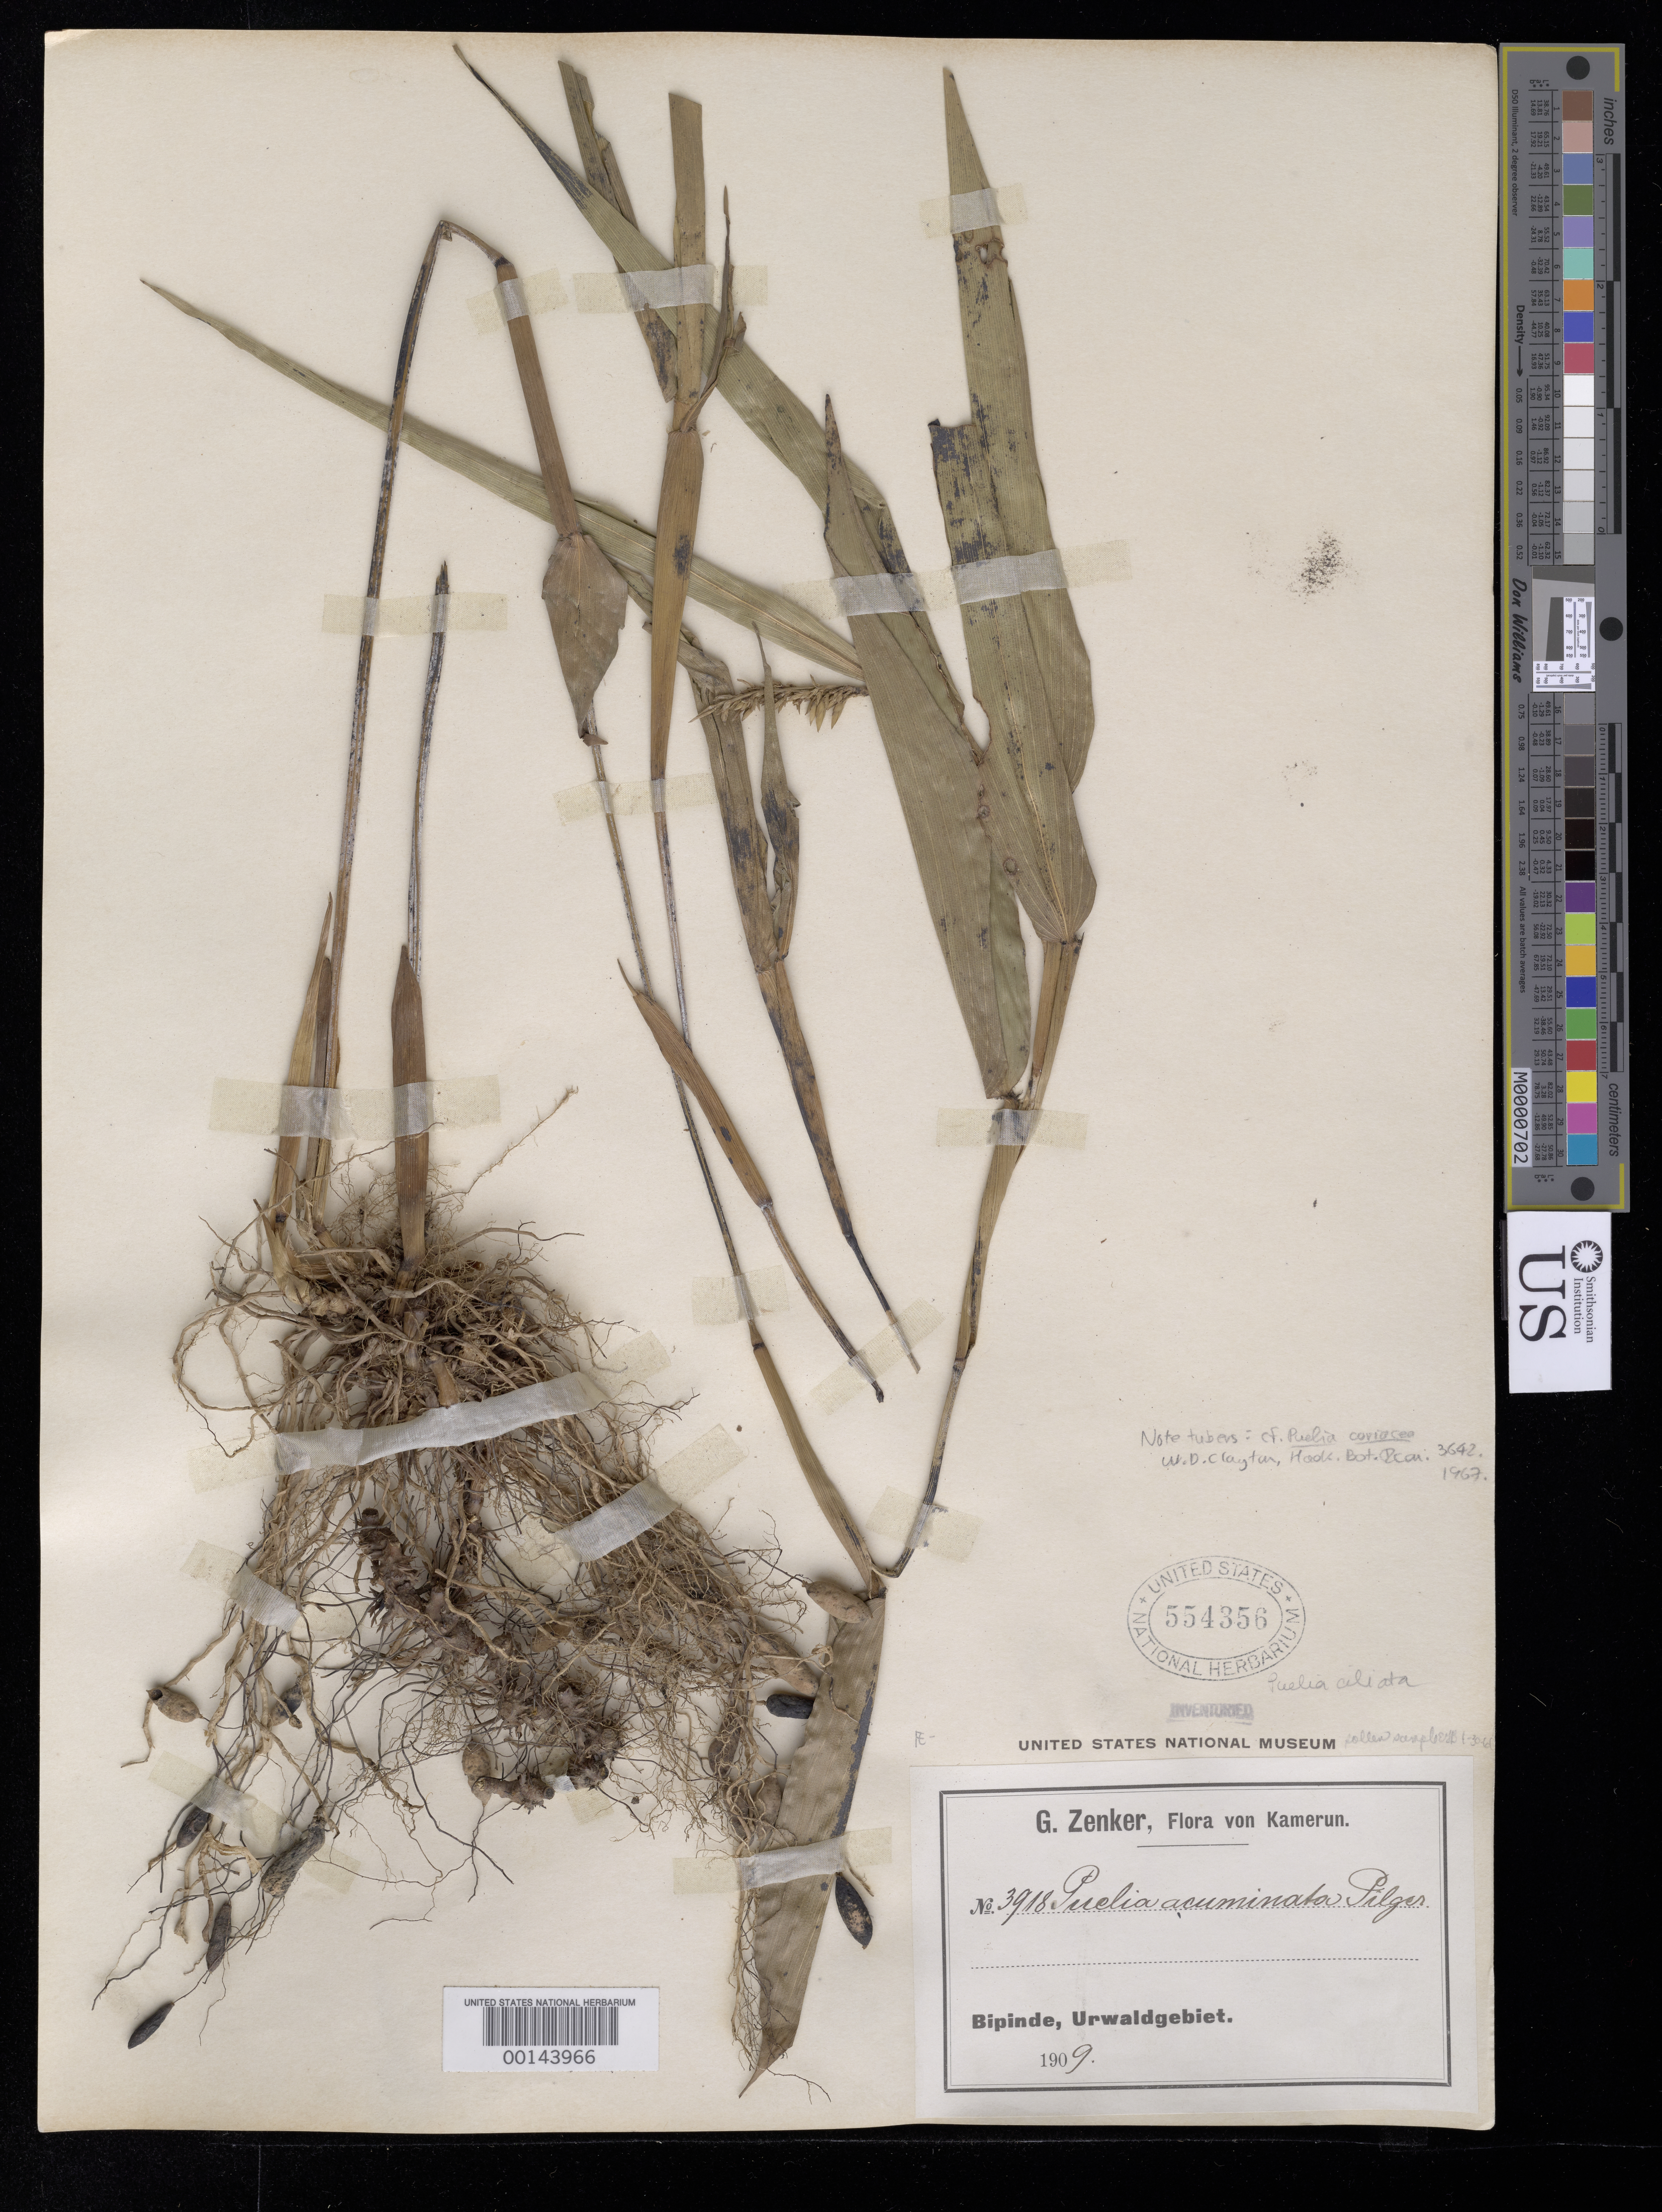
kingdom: Plantae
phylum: Tracheophyta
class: Liliopsida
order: Poales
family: Poaceae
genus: Puelia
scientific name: Puelia ciliata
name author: Franch.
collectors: G. A. Zenker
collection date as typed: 1909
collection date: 1909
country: Cameroon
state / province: Sud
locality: Bipinde, urwaldgebiet [jungle area]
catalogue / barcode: US 554356